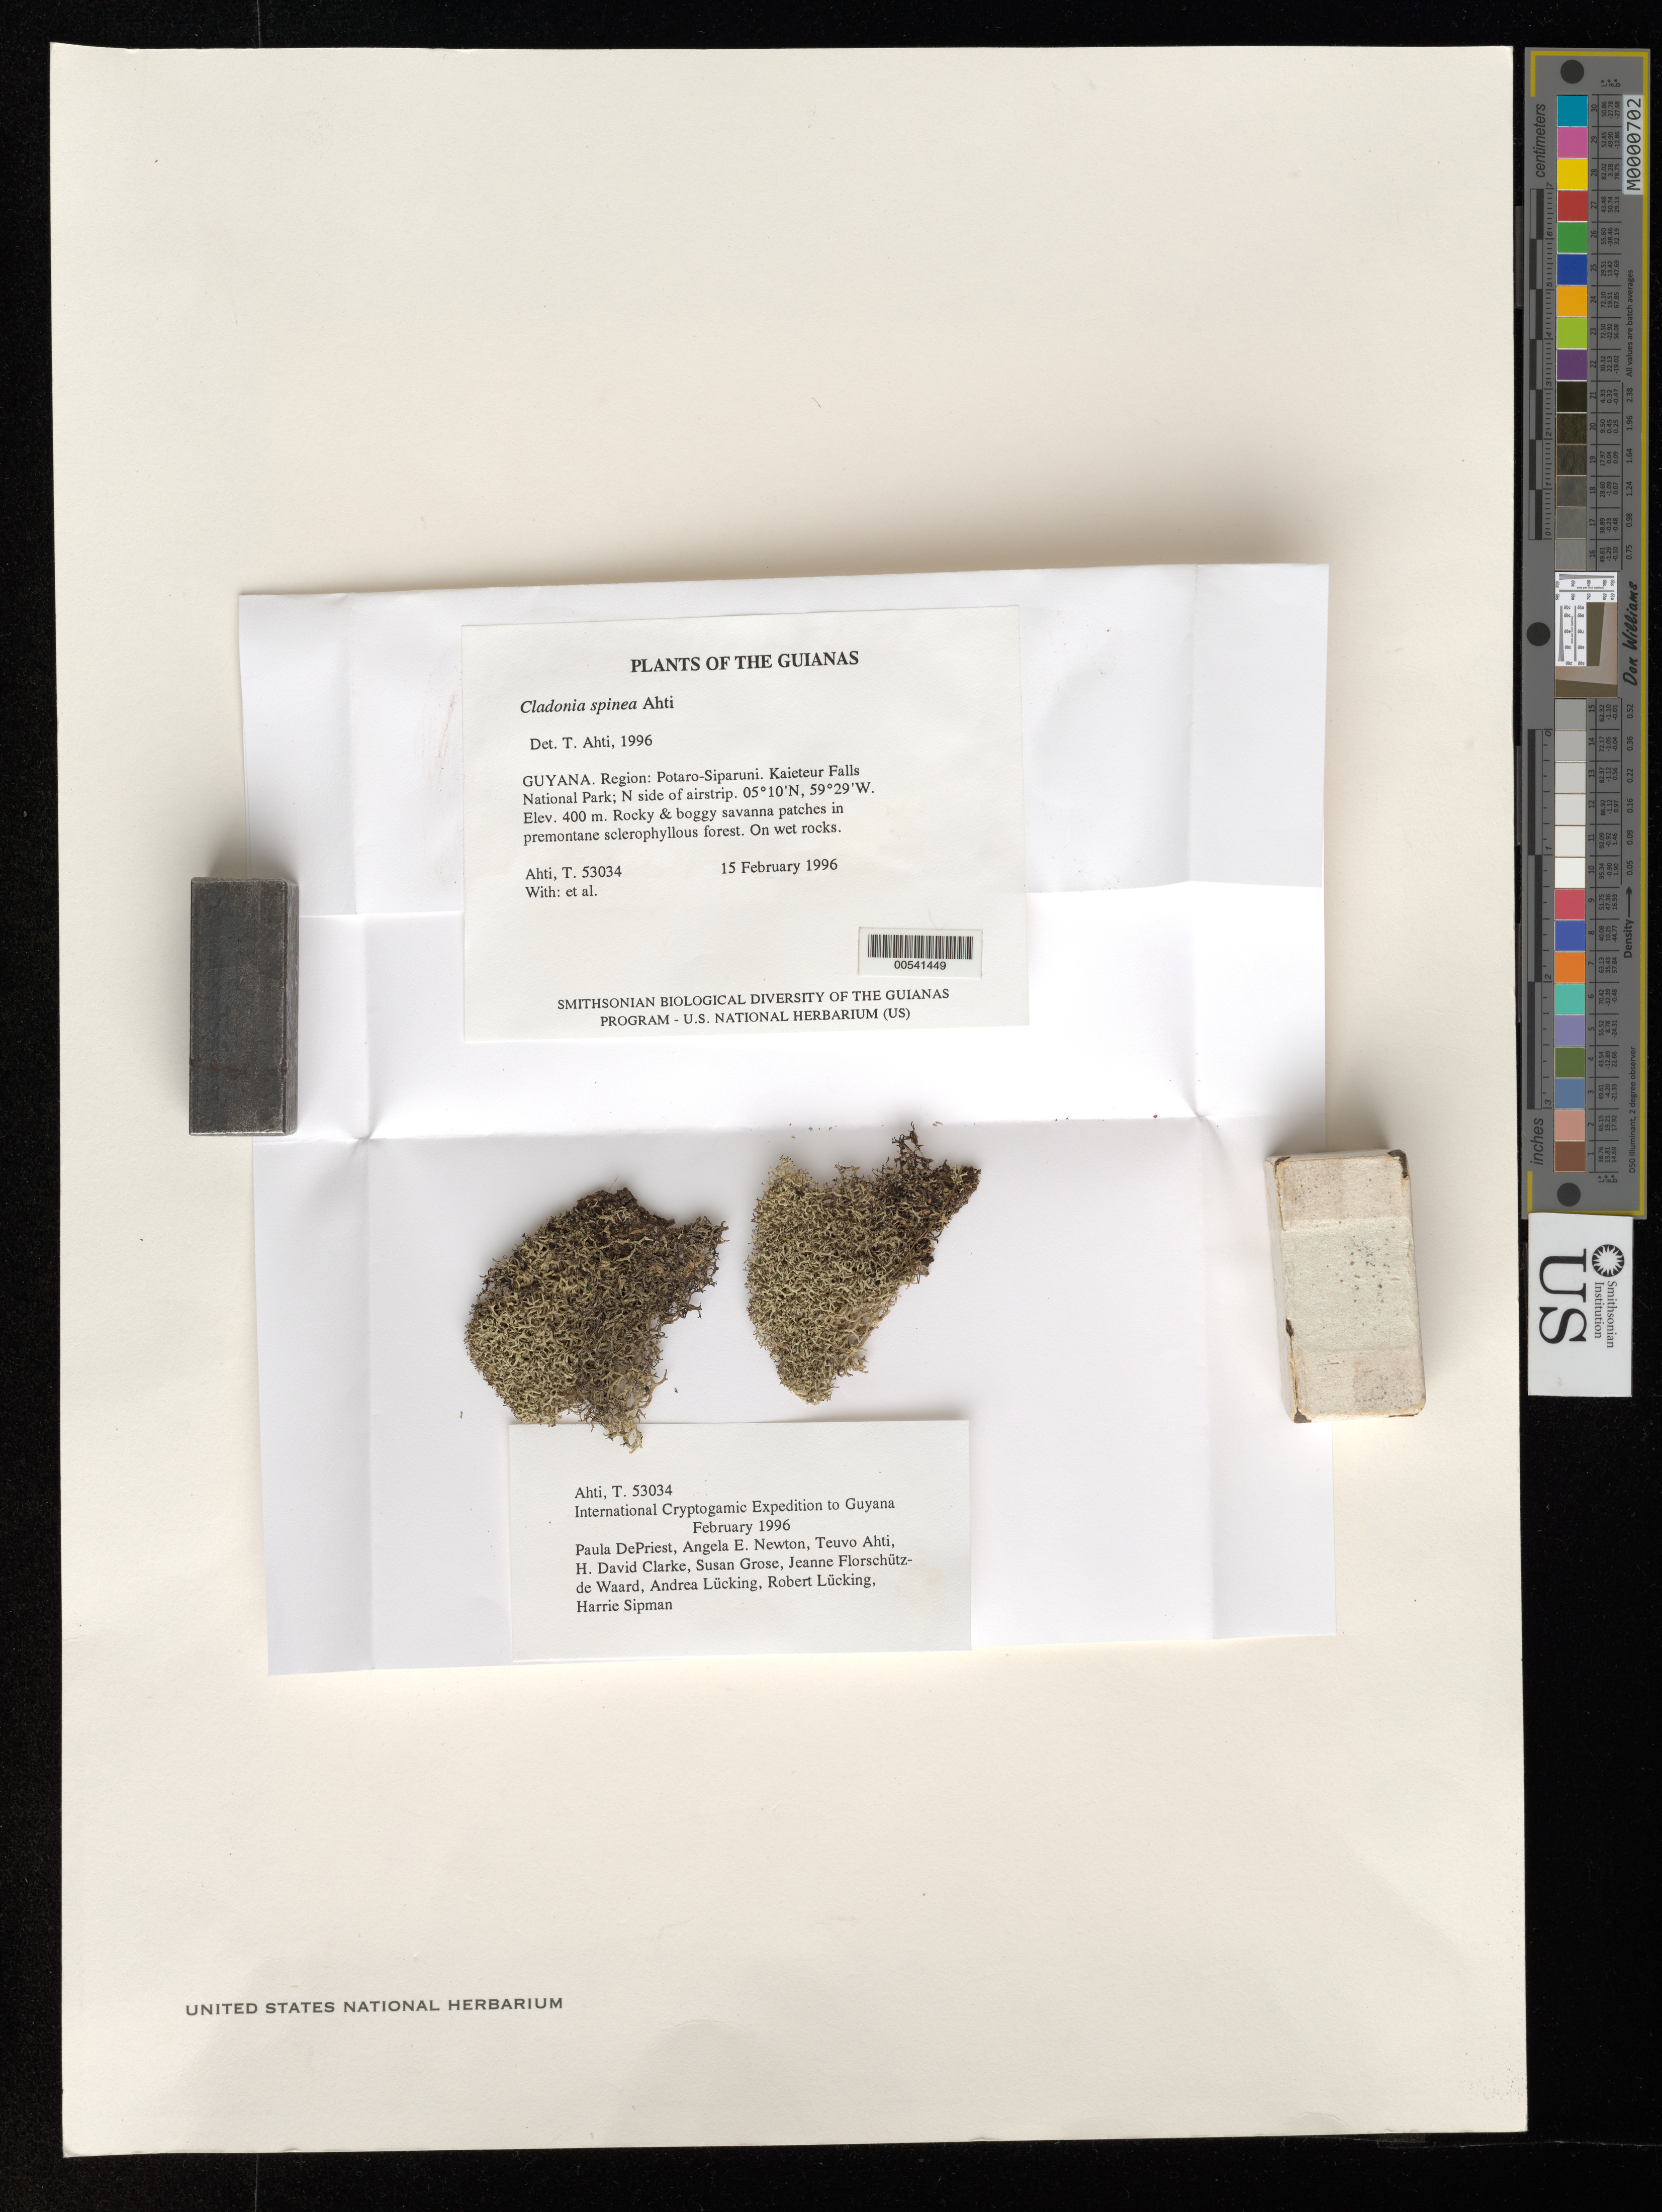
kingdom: Fungi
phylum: Ascomycota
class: Lecanoromycetes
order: Lecanorales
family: Cladoniaceae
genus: Cladonia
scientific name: Cladonia spinea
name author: Ahti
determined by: Ahti, Teuvo T.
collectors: T. T. Ahti et al.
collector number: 53034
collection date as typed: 15 February 1996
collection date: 1996-02-15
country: Guyana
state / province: Potaro-Siparuni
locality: Kaieteur Falls National Park; N side of airstrip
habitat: Rocky & boggy savanna patches in premontane sclerophyllous forest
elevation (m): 400